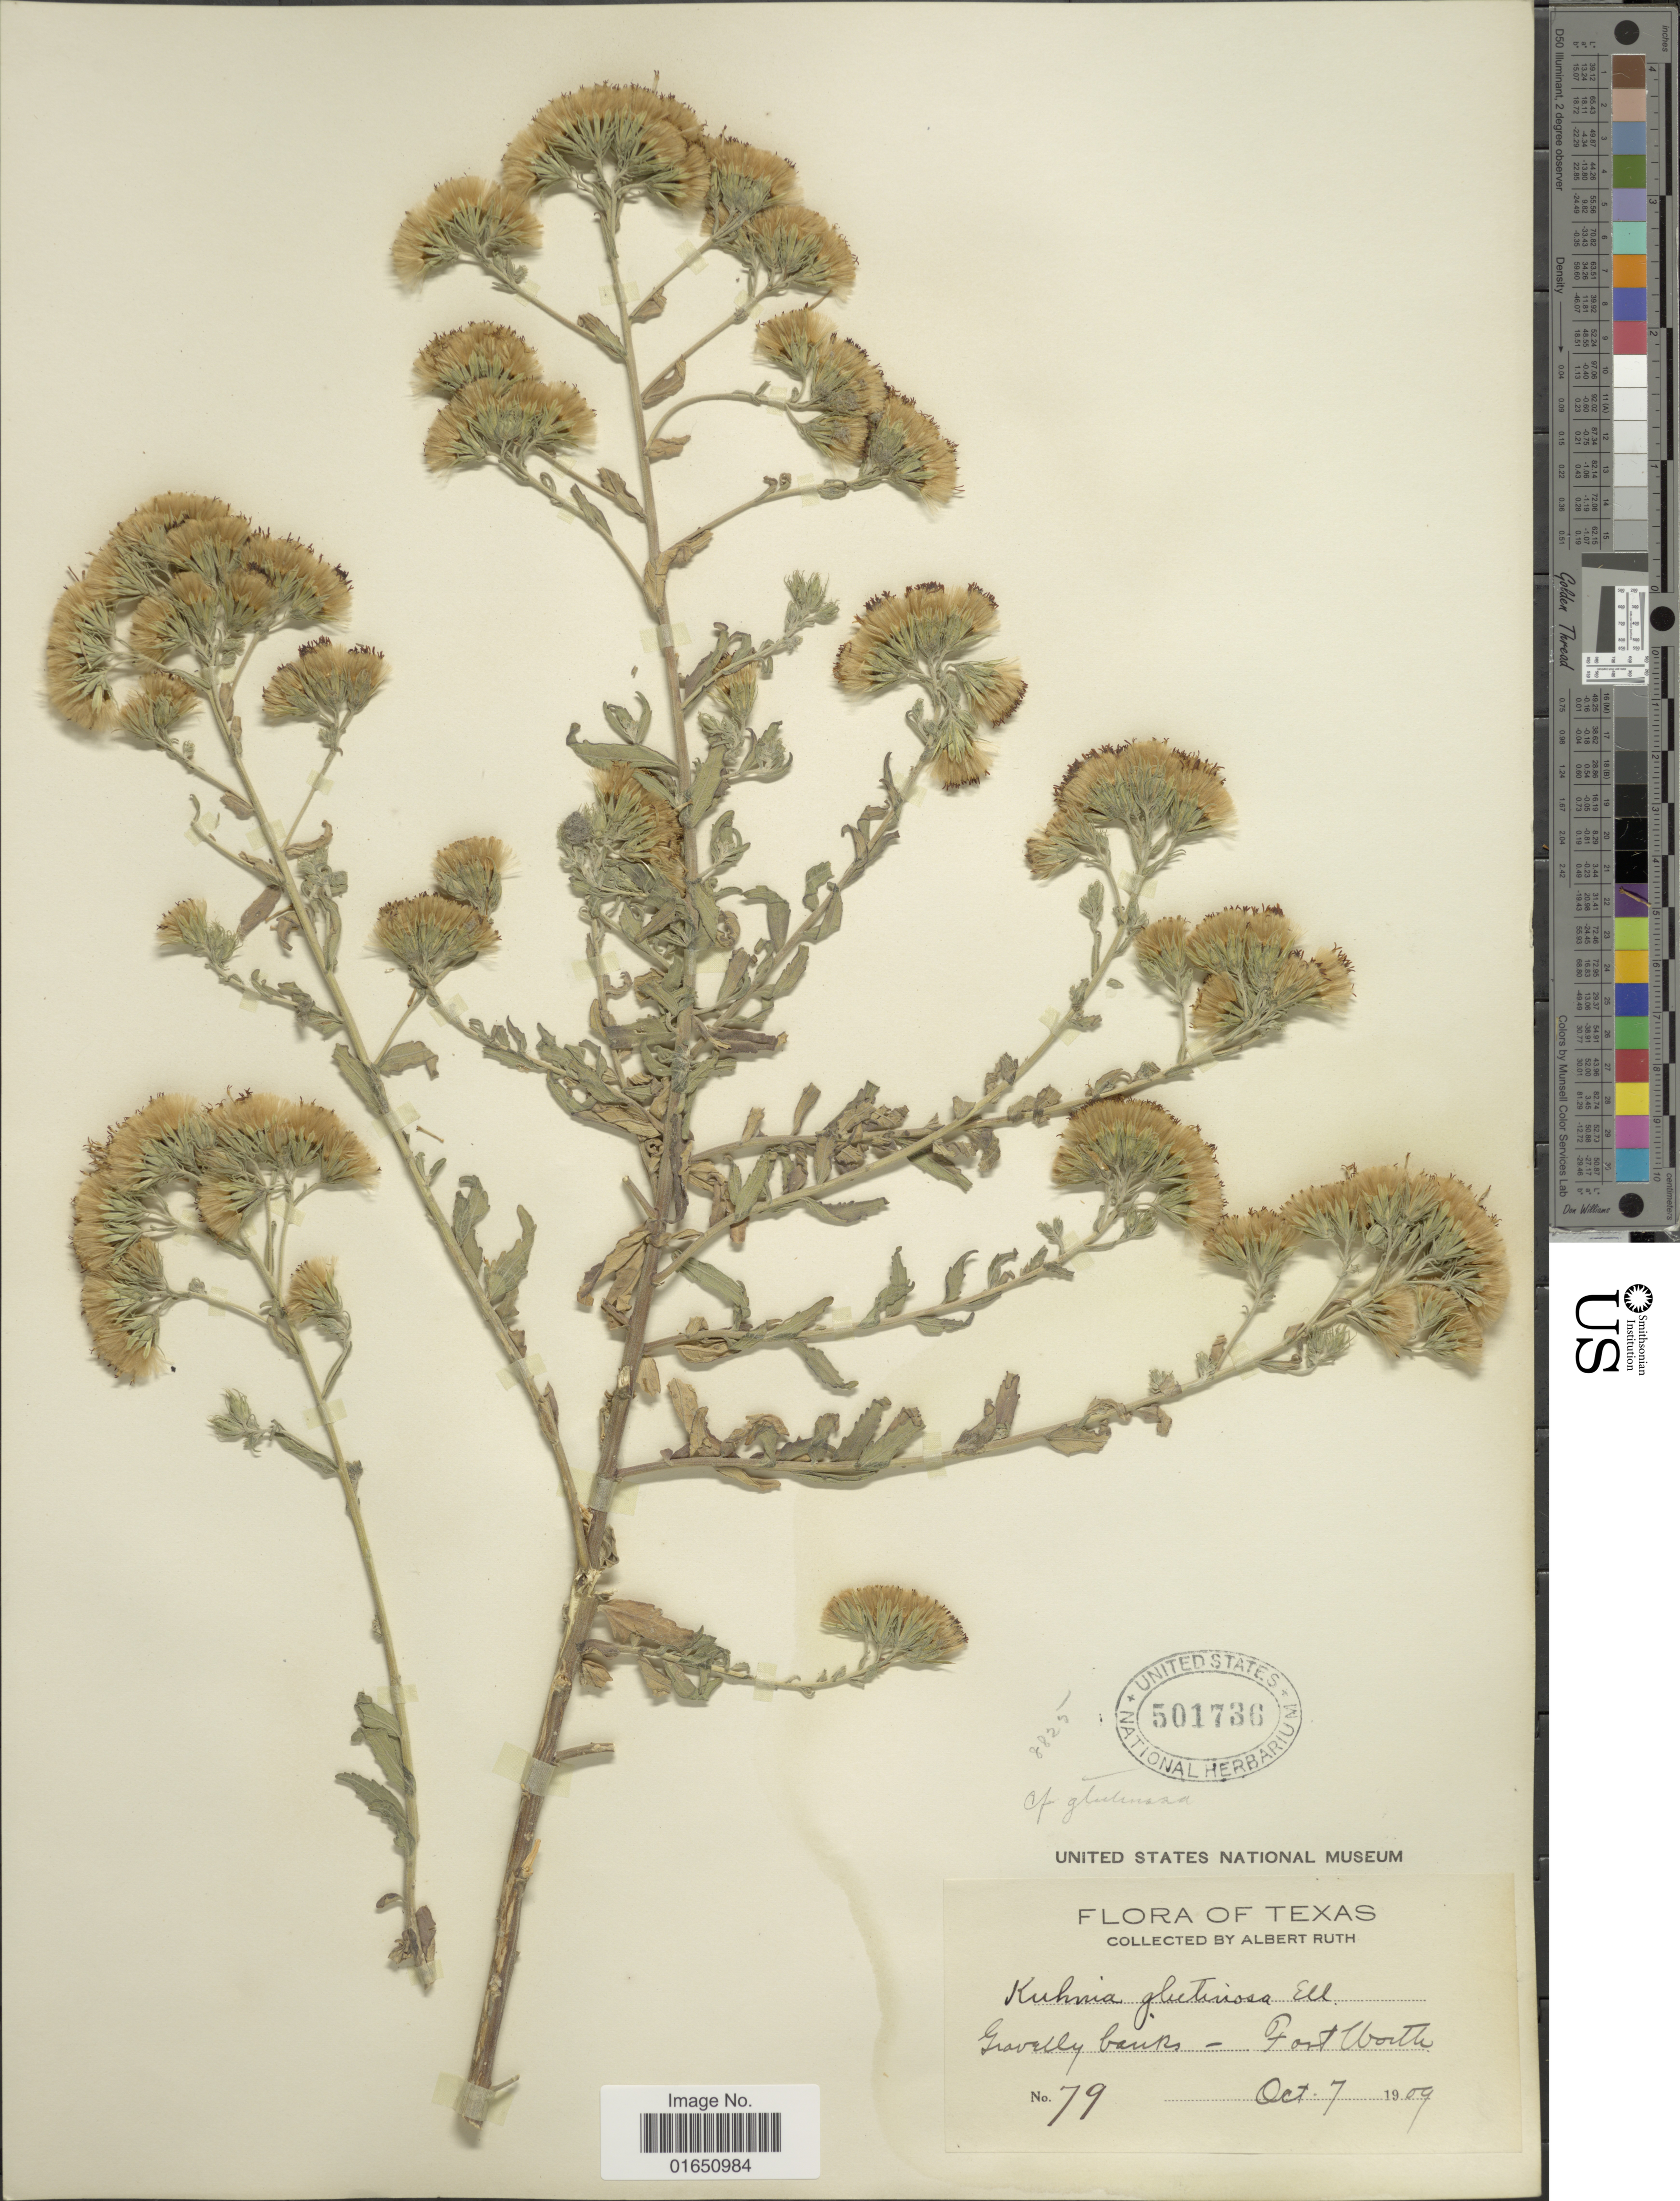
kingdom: Plantae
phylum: Tracheophyta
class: Magnoliopsida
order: Asterales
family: Asteraceae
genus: Brickellia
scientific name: Brickellia eupatorioides var. corymbulosa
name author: (Torr. & A. Gray) Shinners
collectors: A. Ruth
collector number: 79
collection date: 1909-10-07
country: United States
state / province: Texas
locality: Gravelly baurs, Fort Worth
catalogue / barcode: US 501736